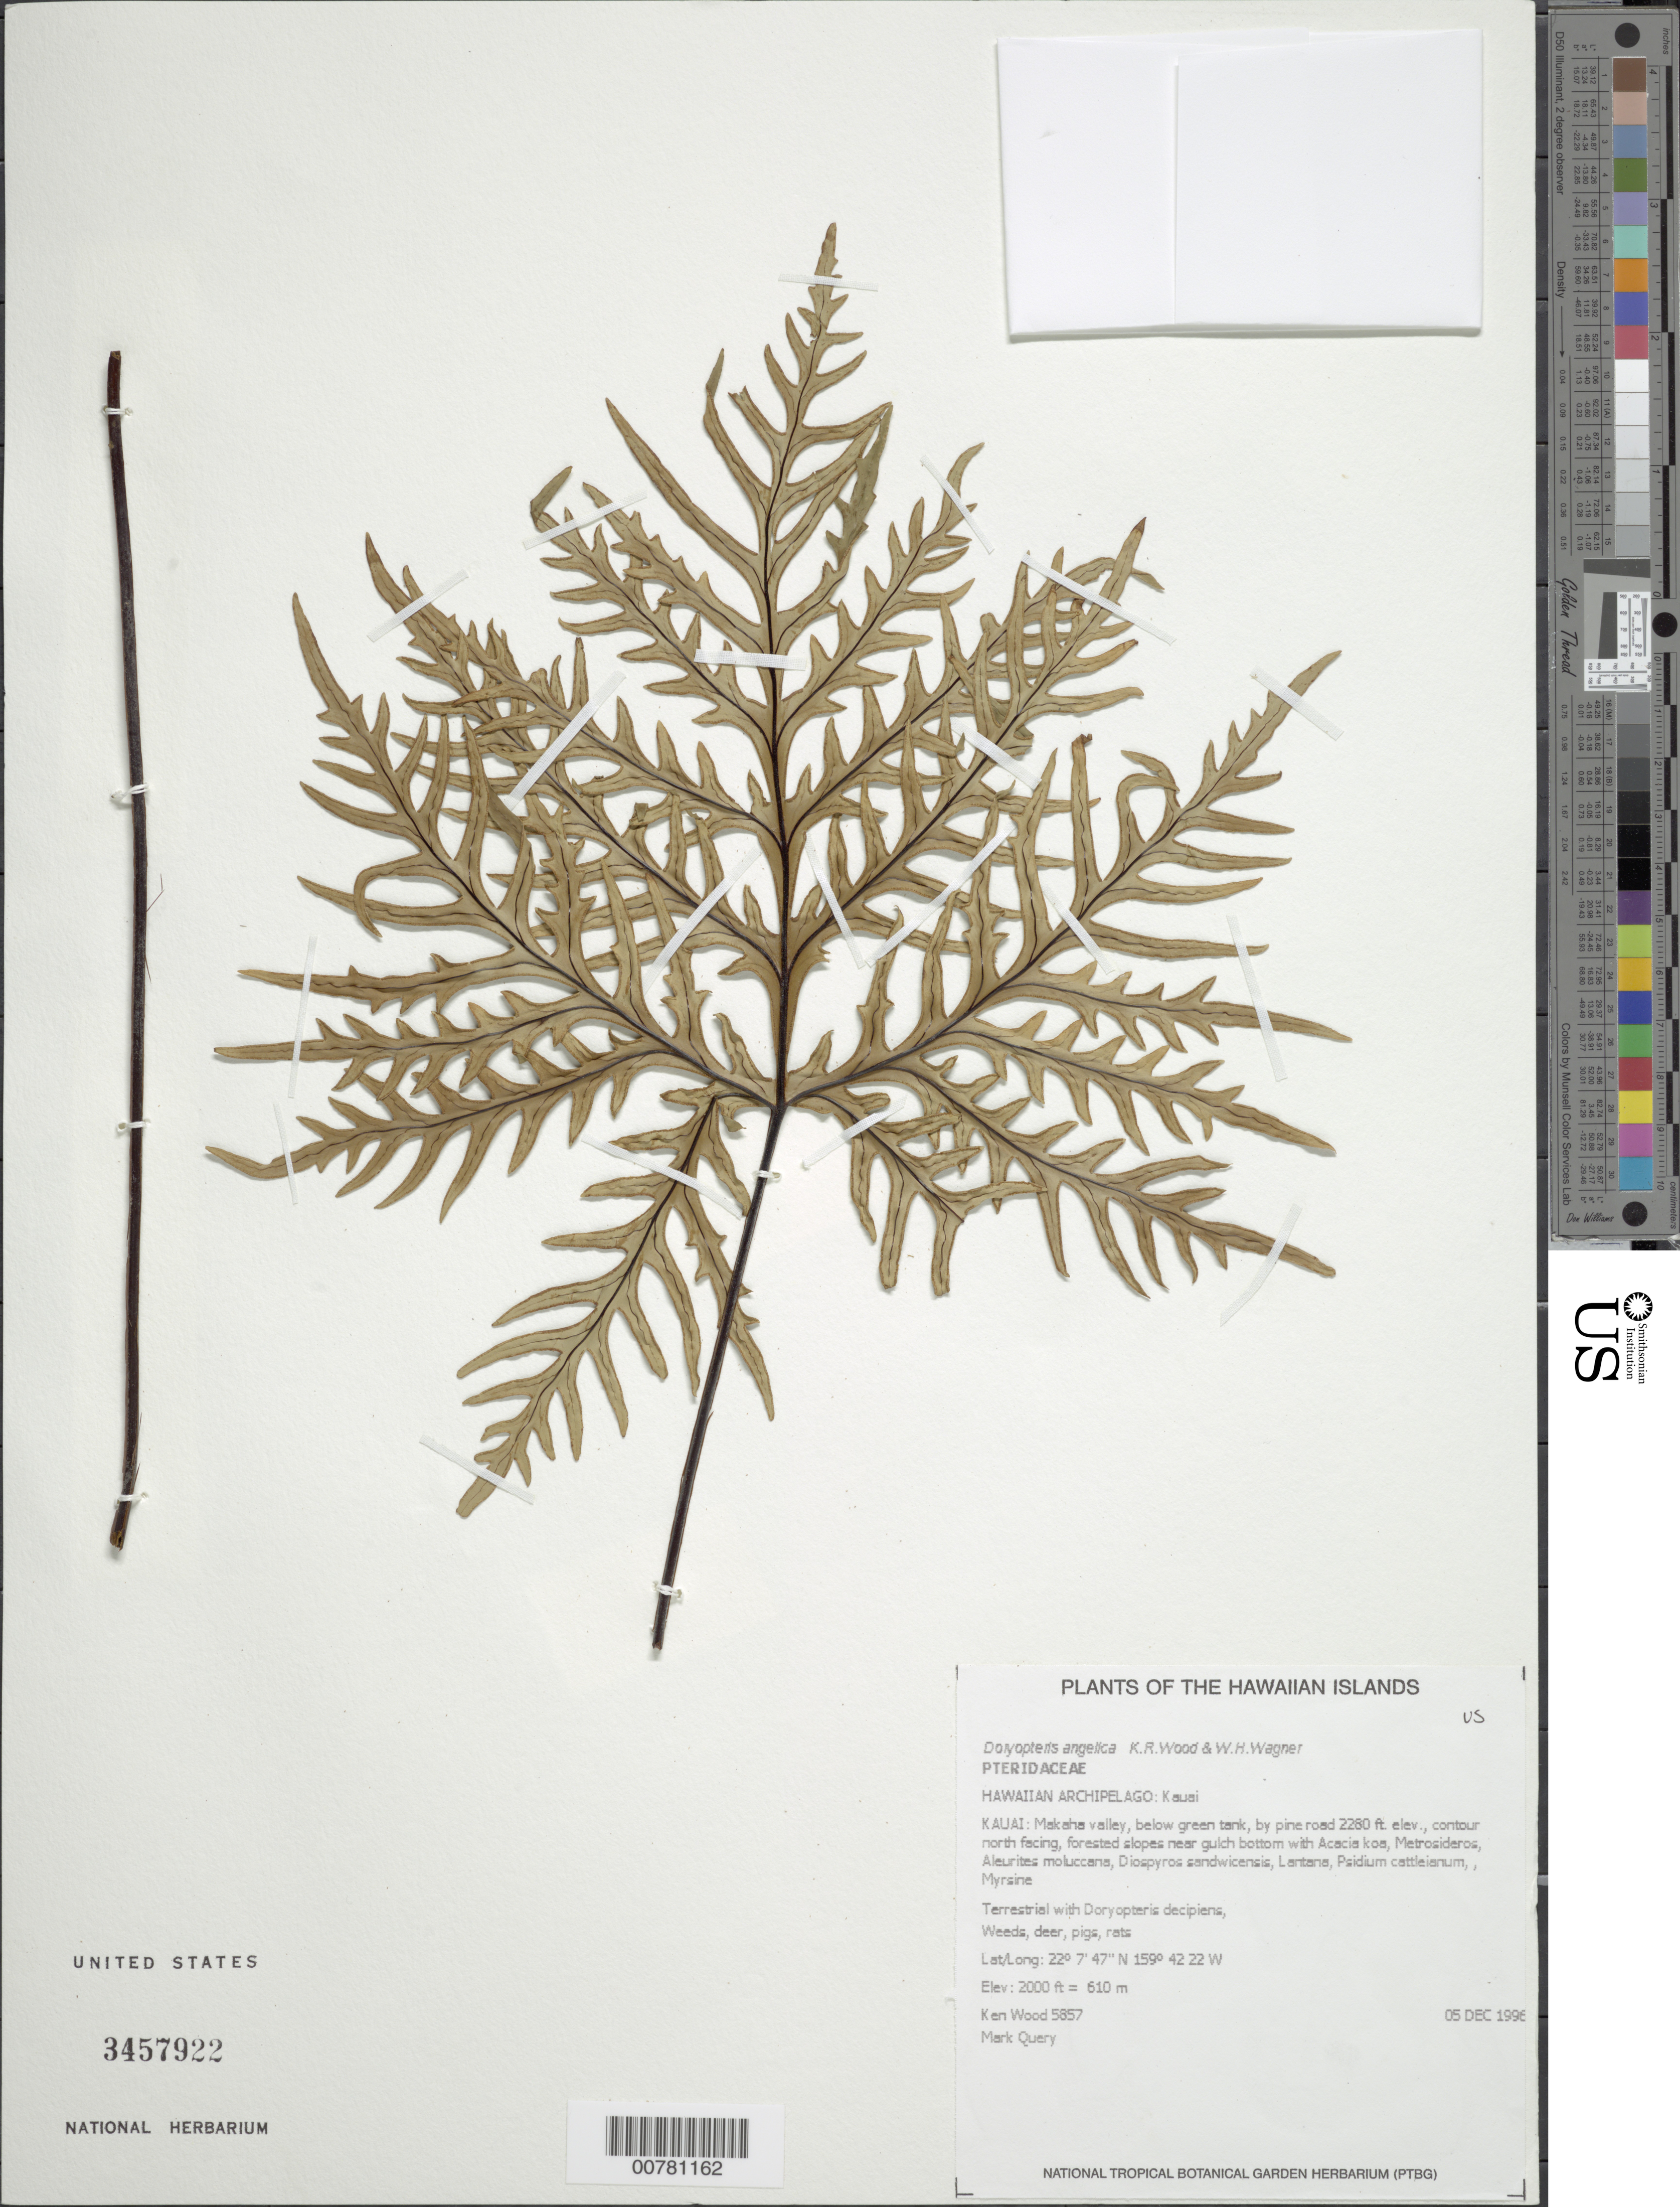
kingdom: Plantae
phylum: Tracheophyta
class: Polypodiopsida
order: Polypodiales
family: Pteridaceae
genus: Doryopteris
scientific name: Doryopteris angelica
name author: K.R. Wood & W.H. Wagner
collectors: K. R. Wood & M. Query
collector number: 5857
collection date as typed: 5 Dec 1996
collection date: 1996-12-05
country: United States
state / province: Hawaii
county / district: Kaui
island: Kaua'i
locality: Makaha valley, below green tank, by pine road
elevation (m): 610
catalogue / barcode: US 3457922